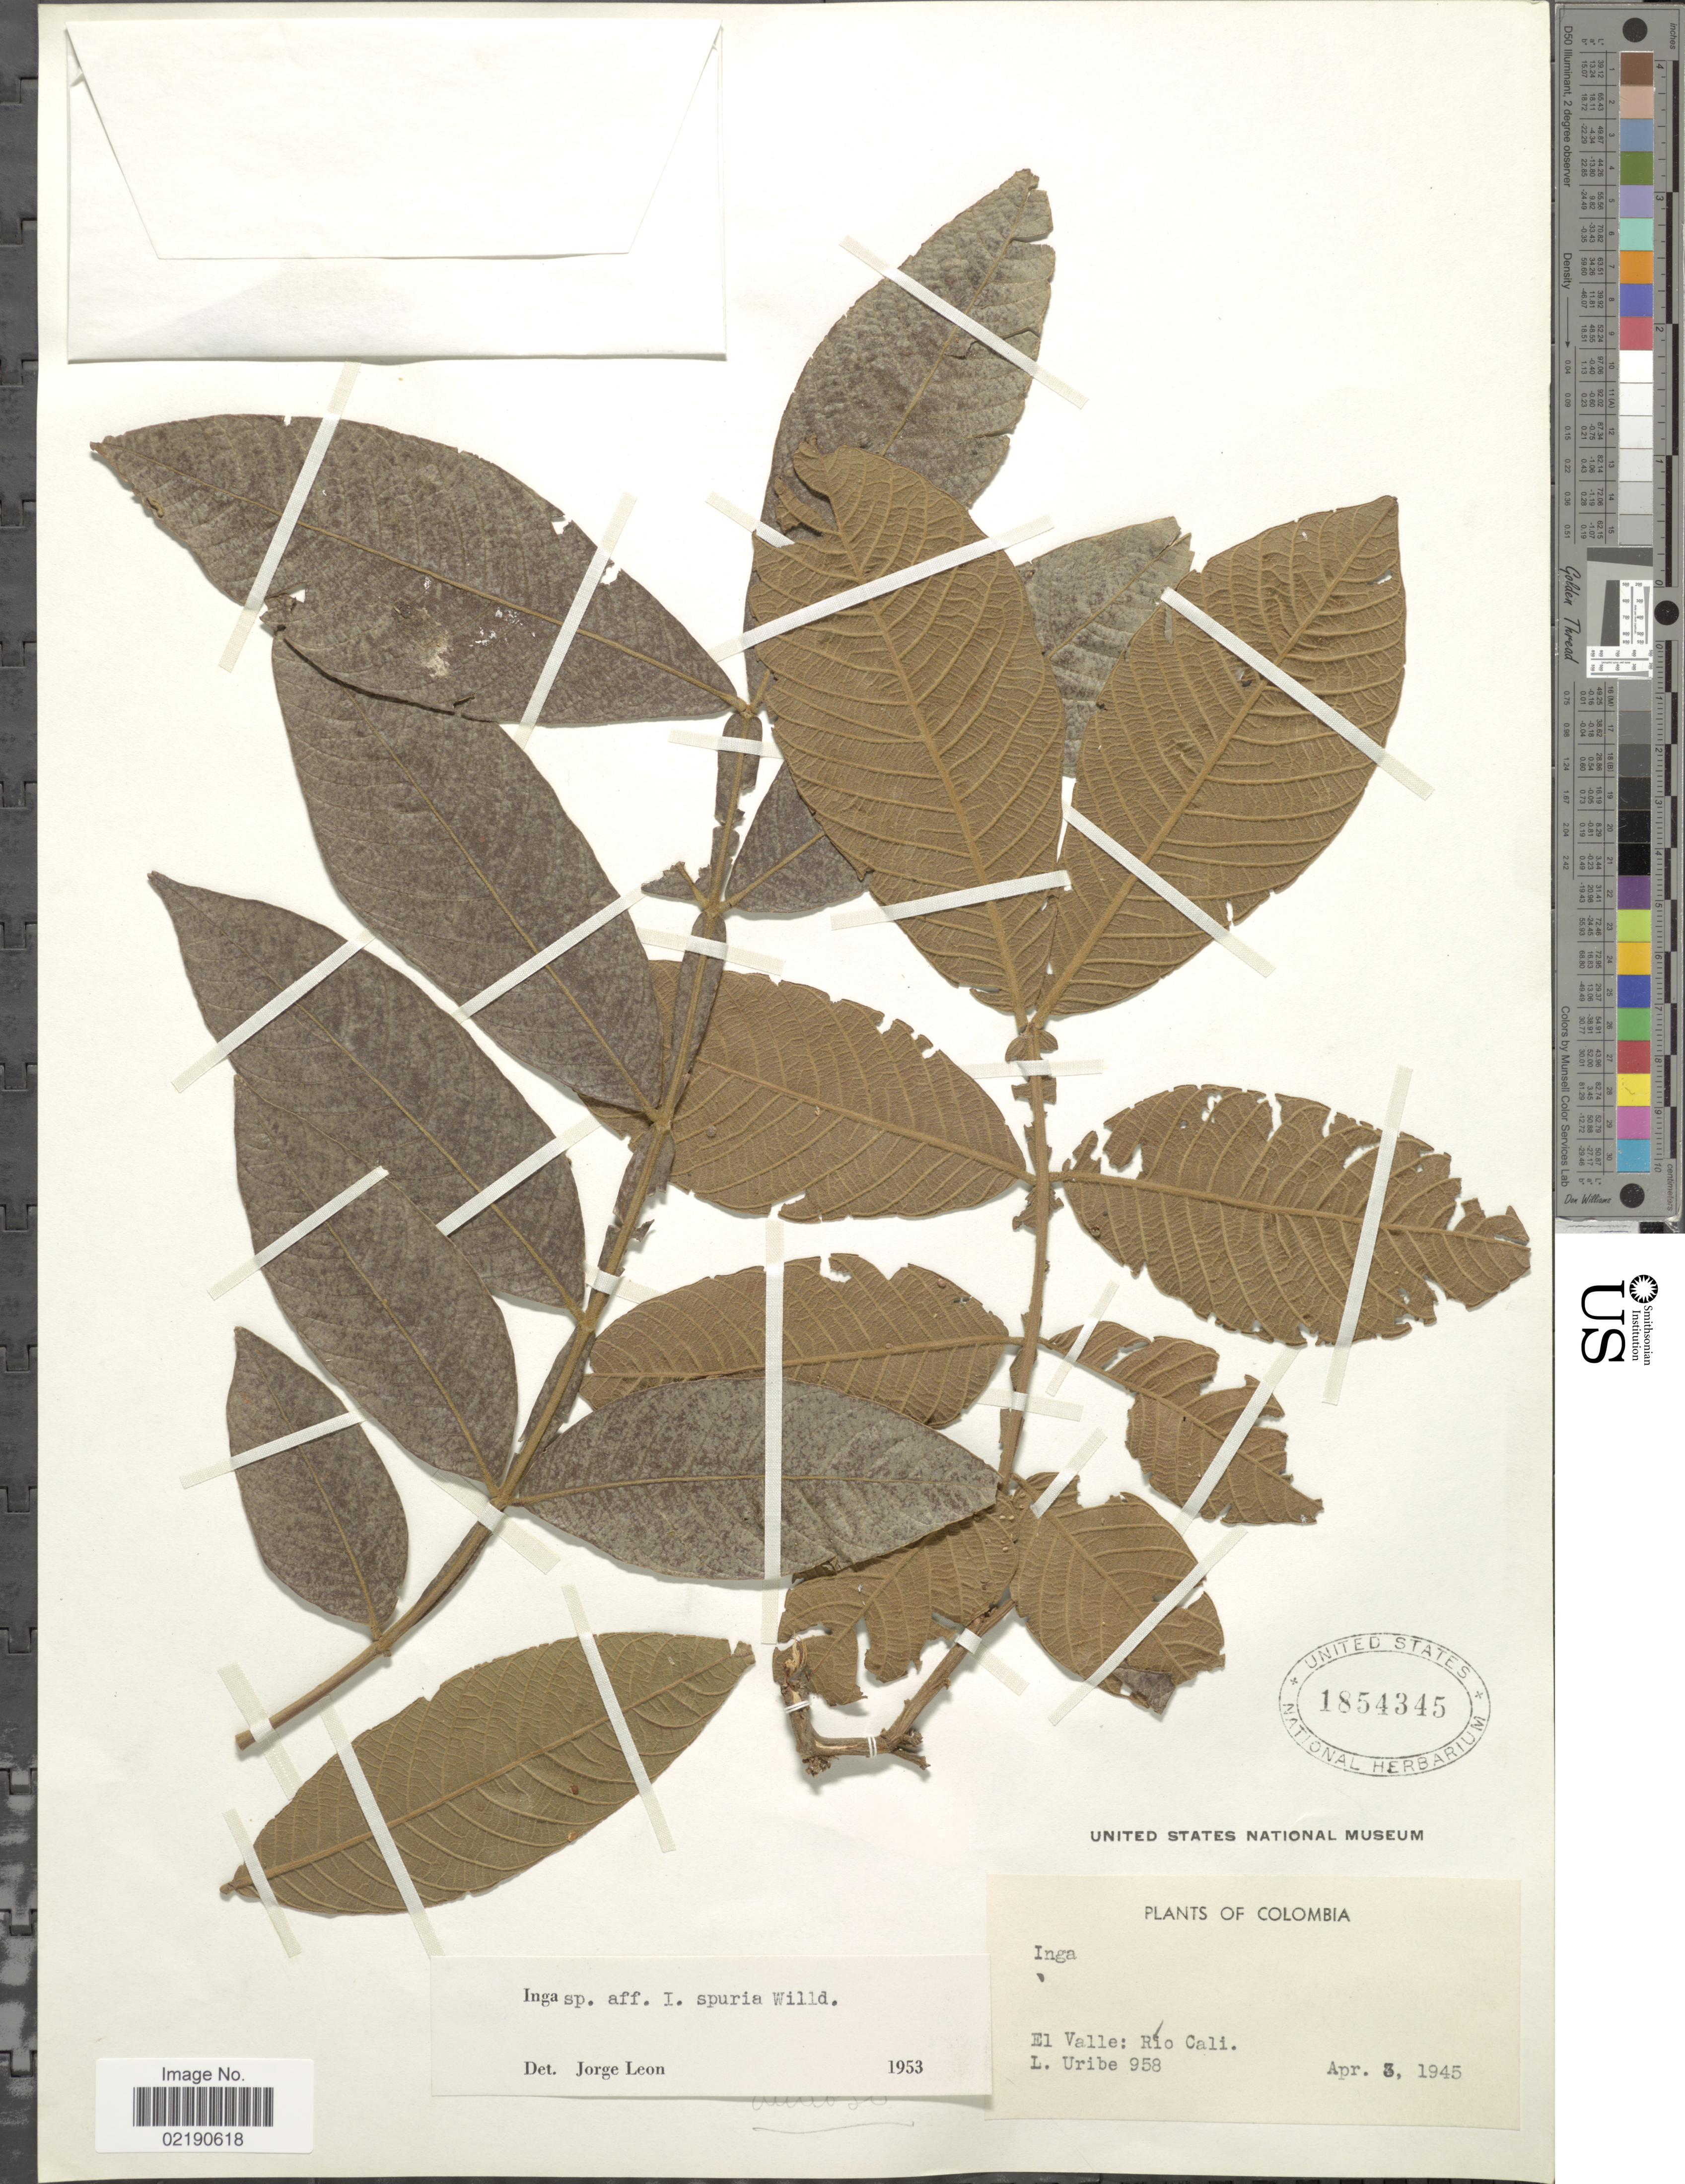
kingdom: Plantae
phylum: Tracheophyta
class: Magnoliopsida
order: Fabales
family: Fabaceae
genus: Inga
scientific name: Inga sp.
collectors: L. Uribe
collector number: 958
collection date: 1945-04-03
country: Colombia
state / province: Valle del Cauca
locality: El Valle, Rio Cali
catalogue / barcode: US 1854345